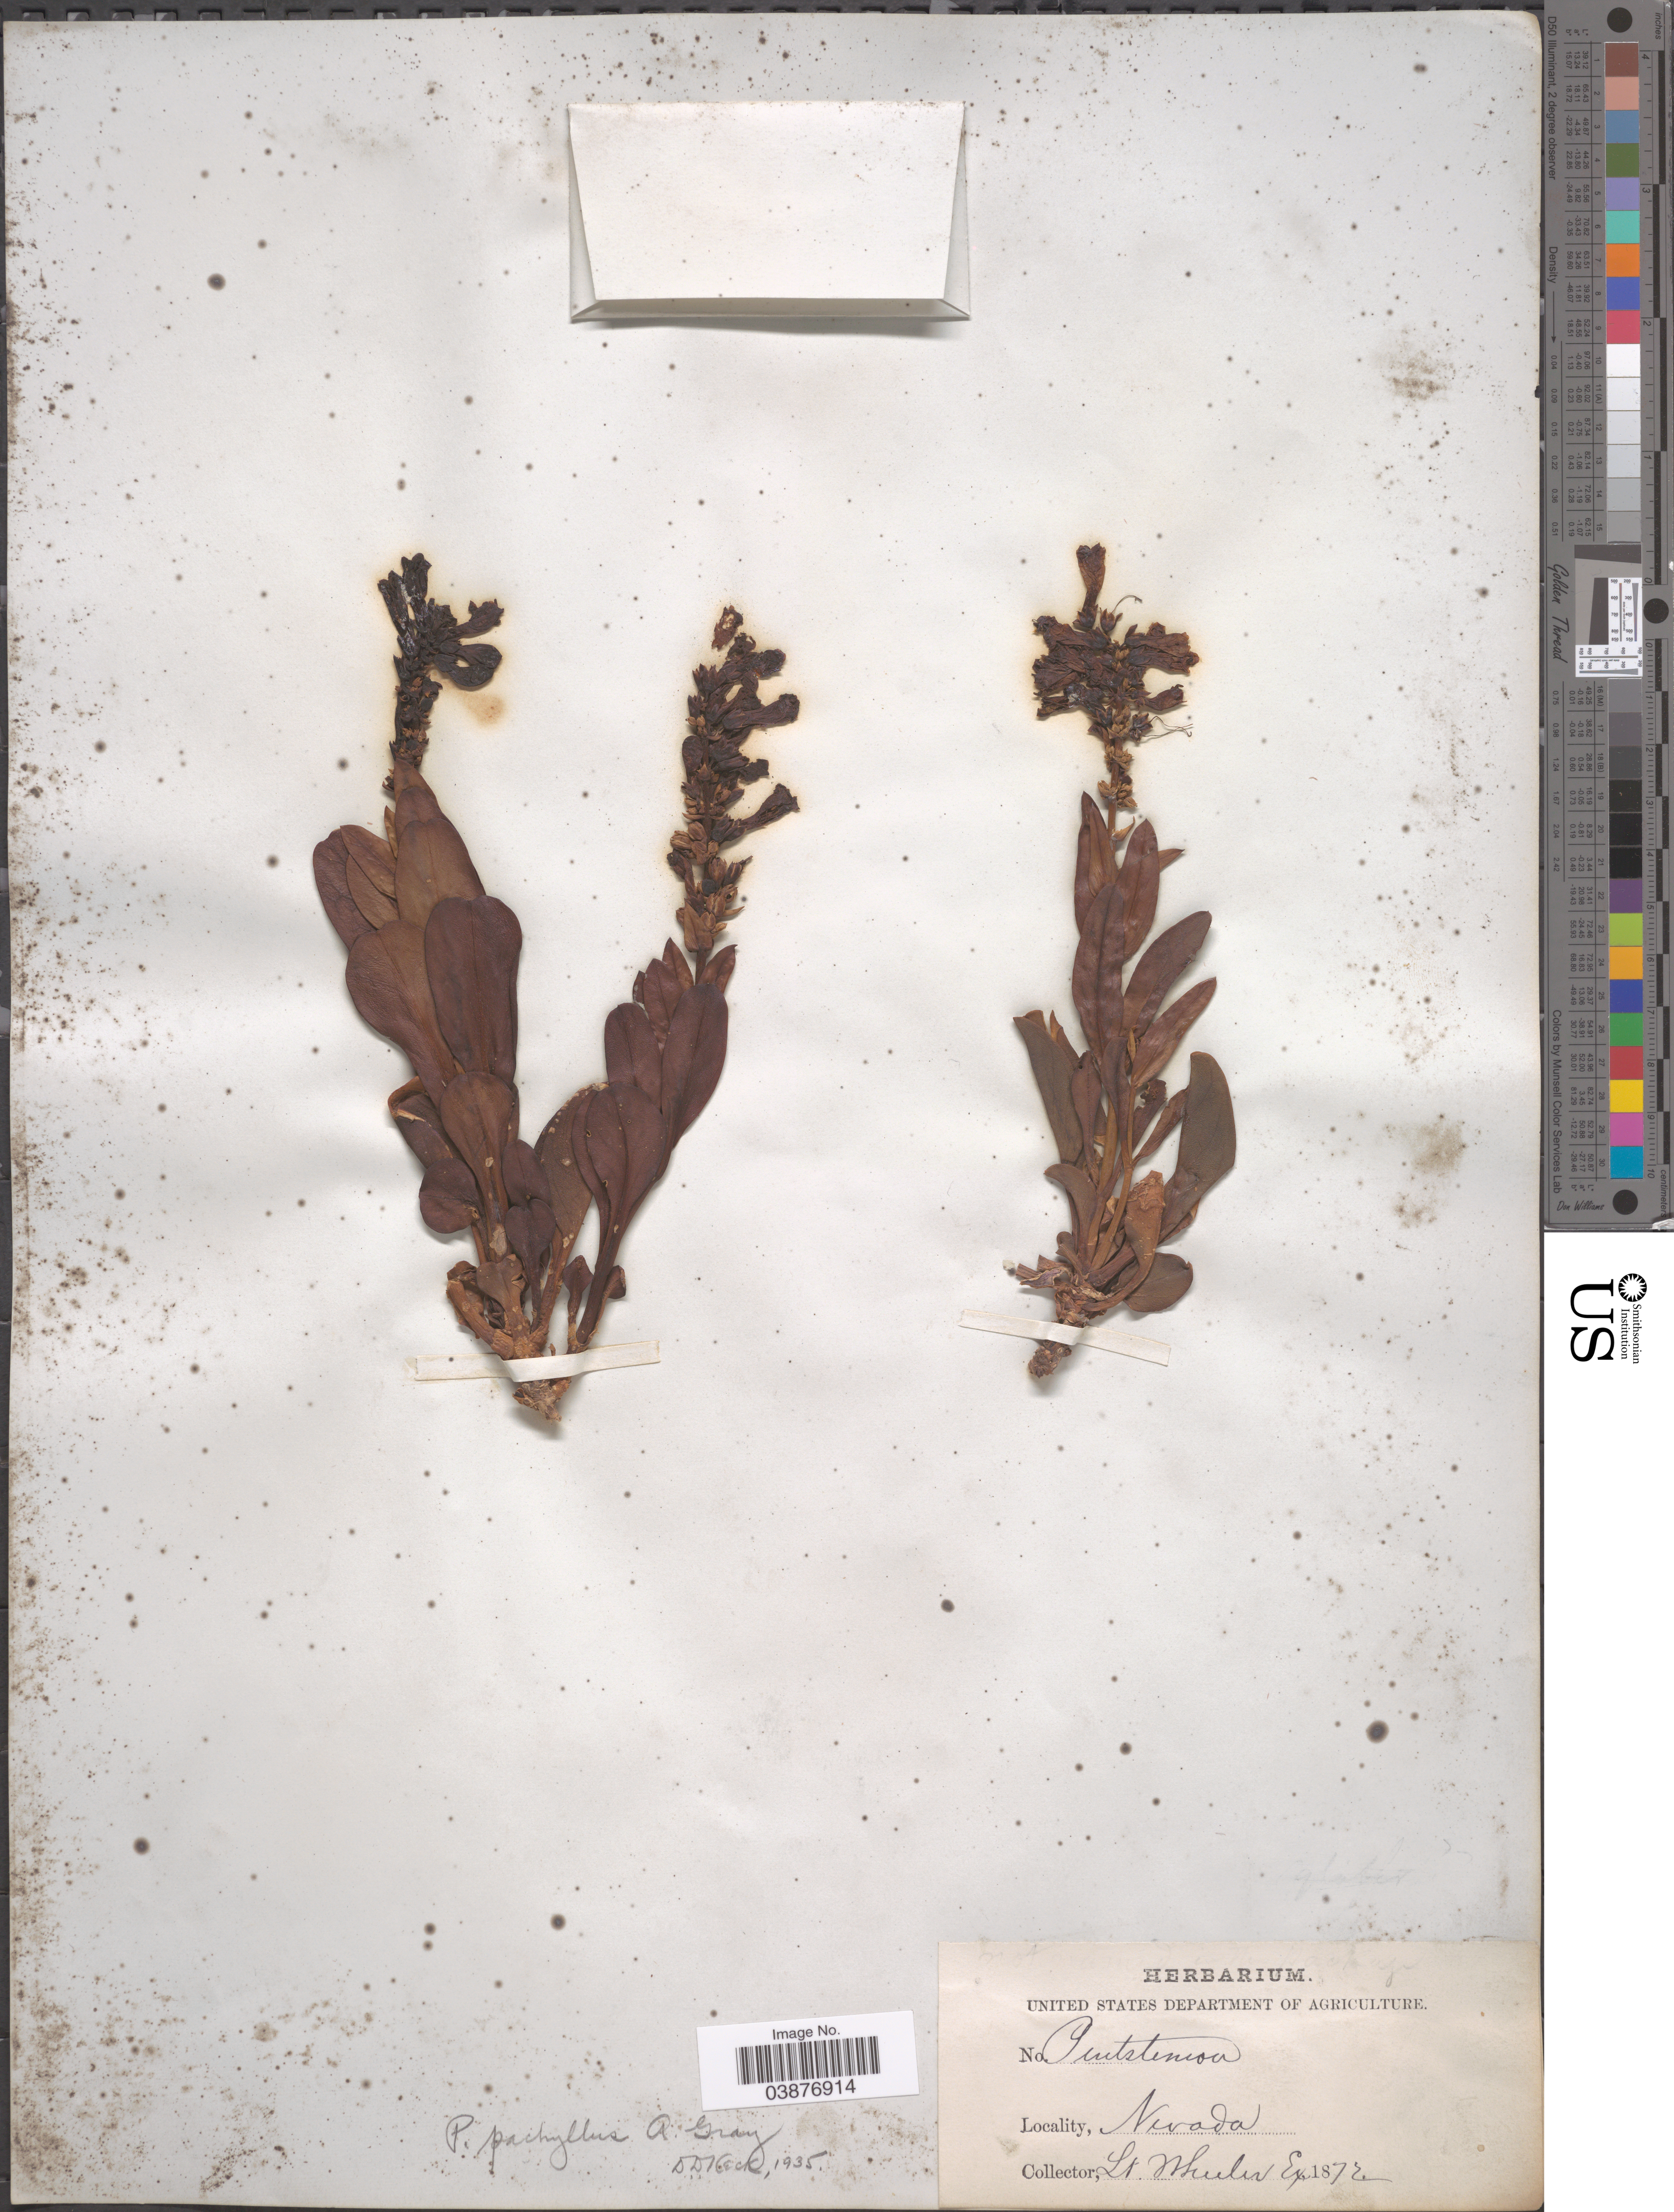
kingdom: Plantae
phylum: Tracheophyta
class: Magnoliopsida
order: Lamiales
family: Plantaginaceae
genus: Penstemon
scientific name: Penstemon pachyphyllus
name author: A. Gray ex Rydb.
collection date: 1872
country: United States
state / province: Nevada